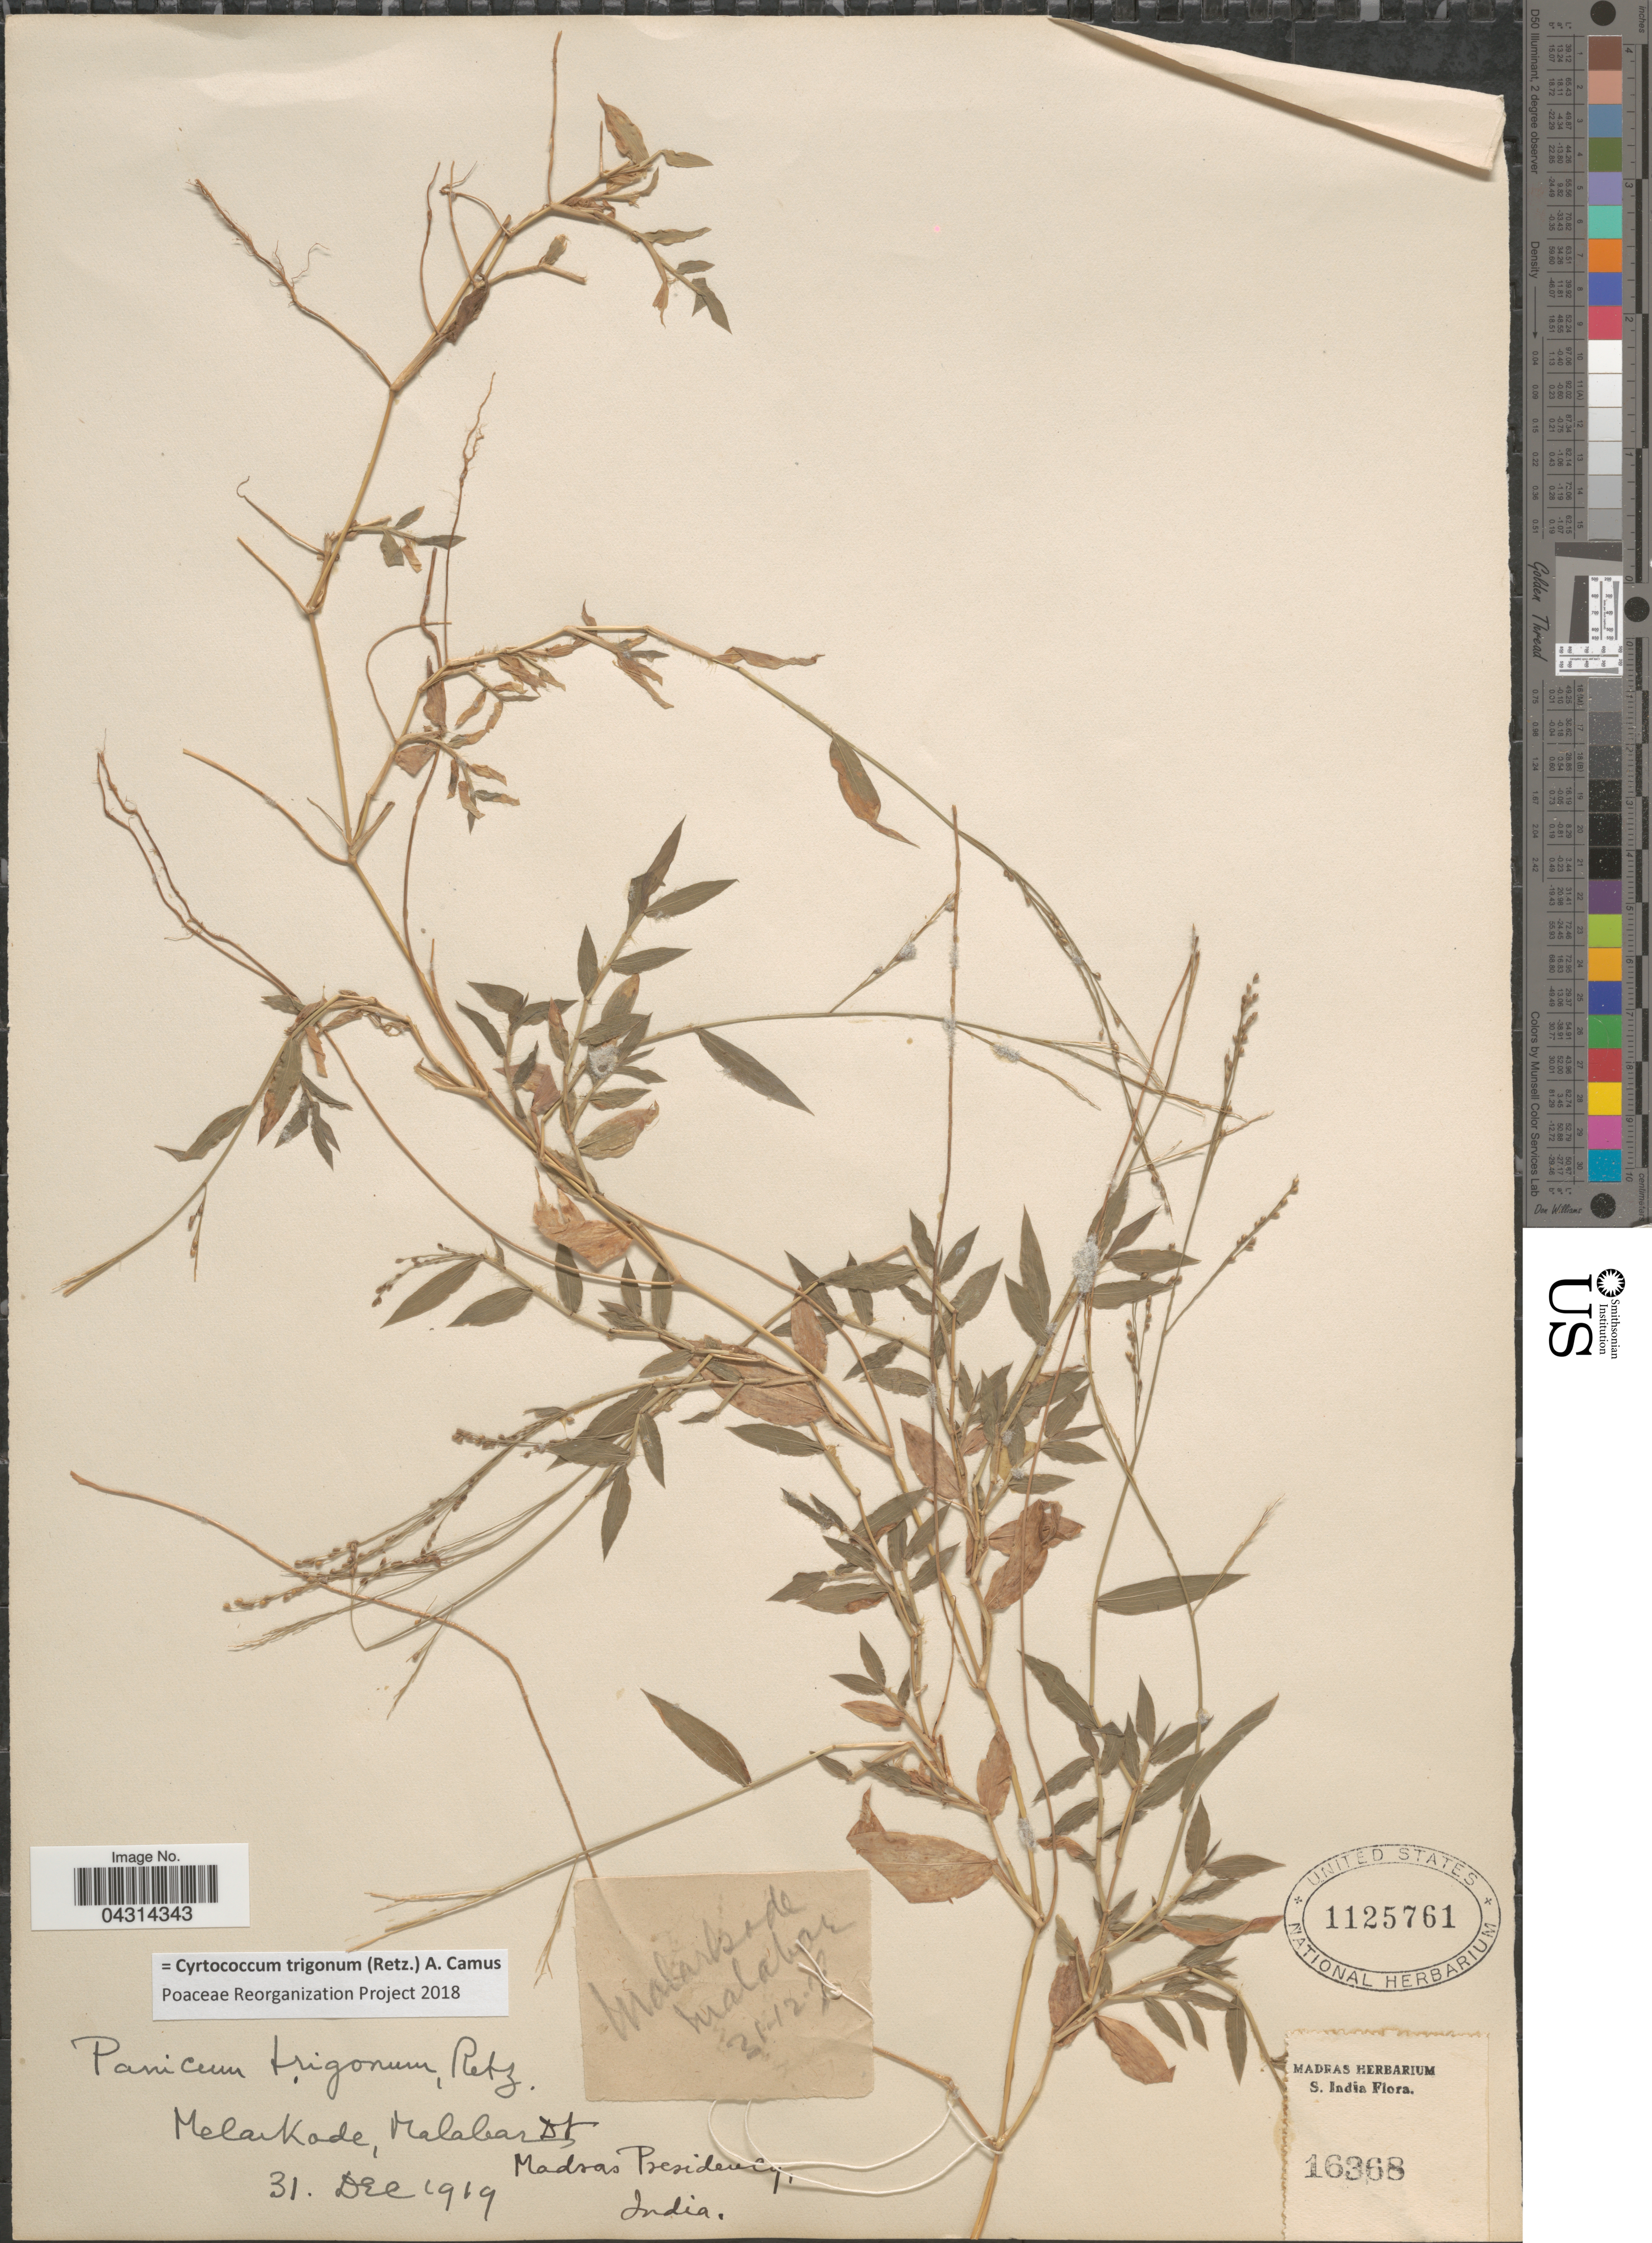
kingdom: Plantae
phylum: Tracheophyta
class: Liliopsida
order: Poales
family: Poaceae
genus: Cyrtococcum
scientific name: Cyrtococcum trigonum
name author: (Retz.) A. Camus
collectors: Ex herb. Madras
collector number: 16368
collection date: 1919-12-31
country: India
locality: Melarkade, Malabar. Madras Presidency.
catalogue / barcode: US 1125761